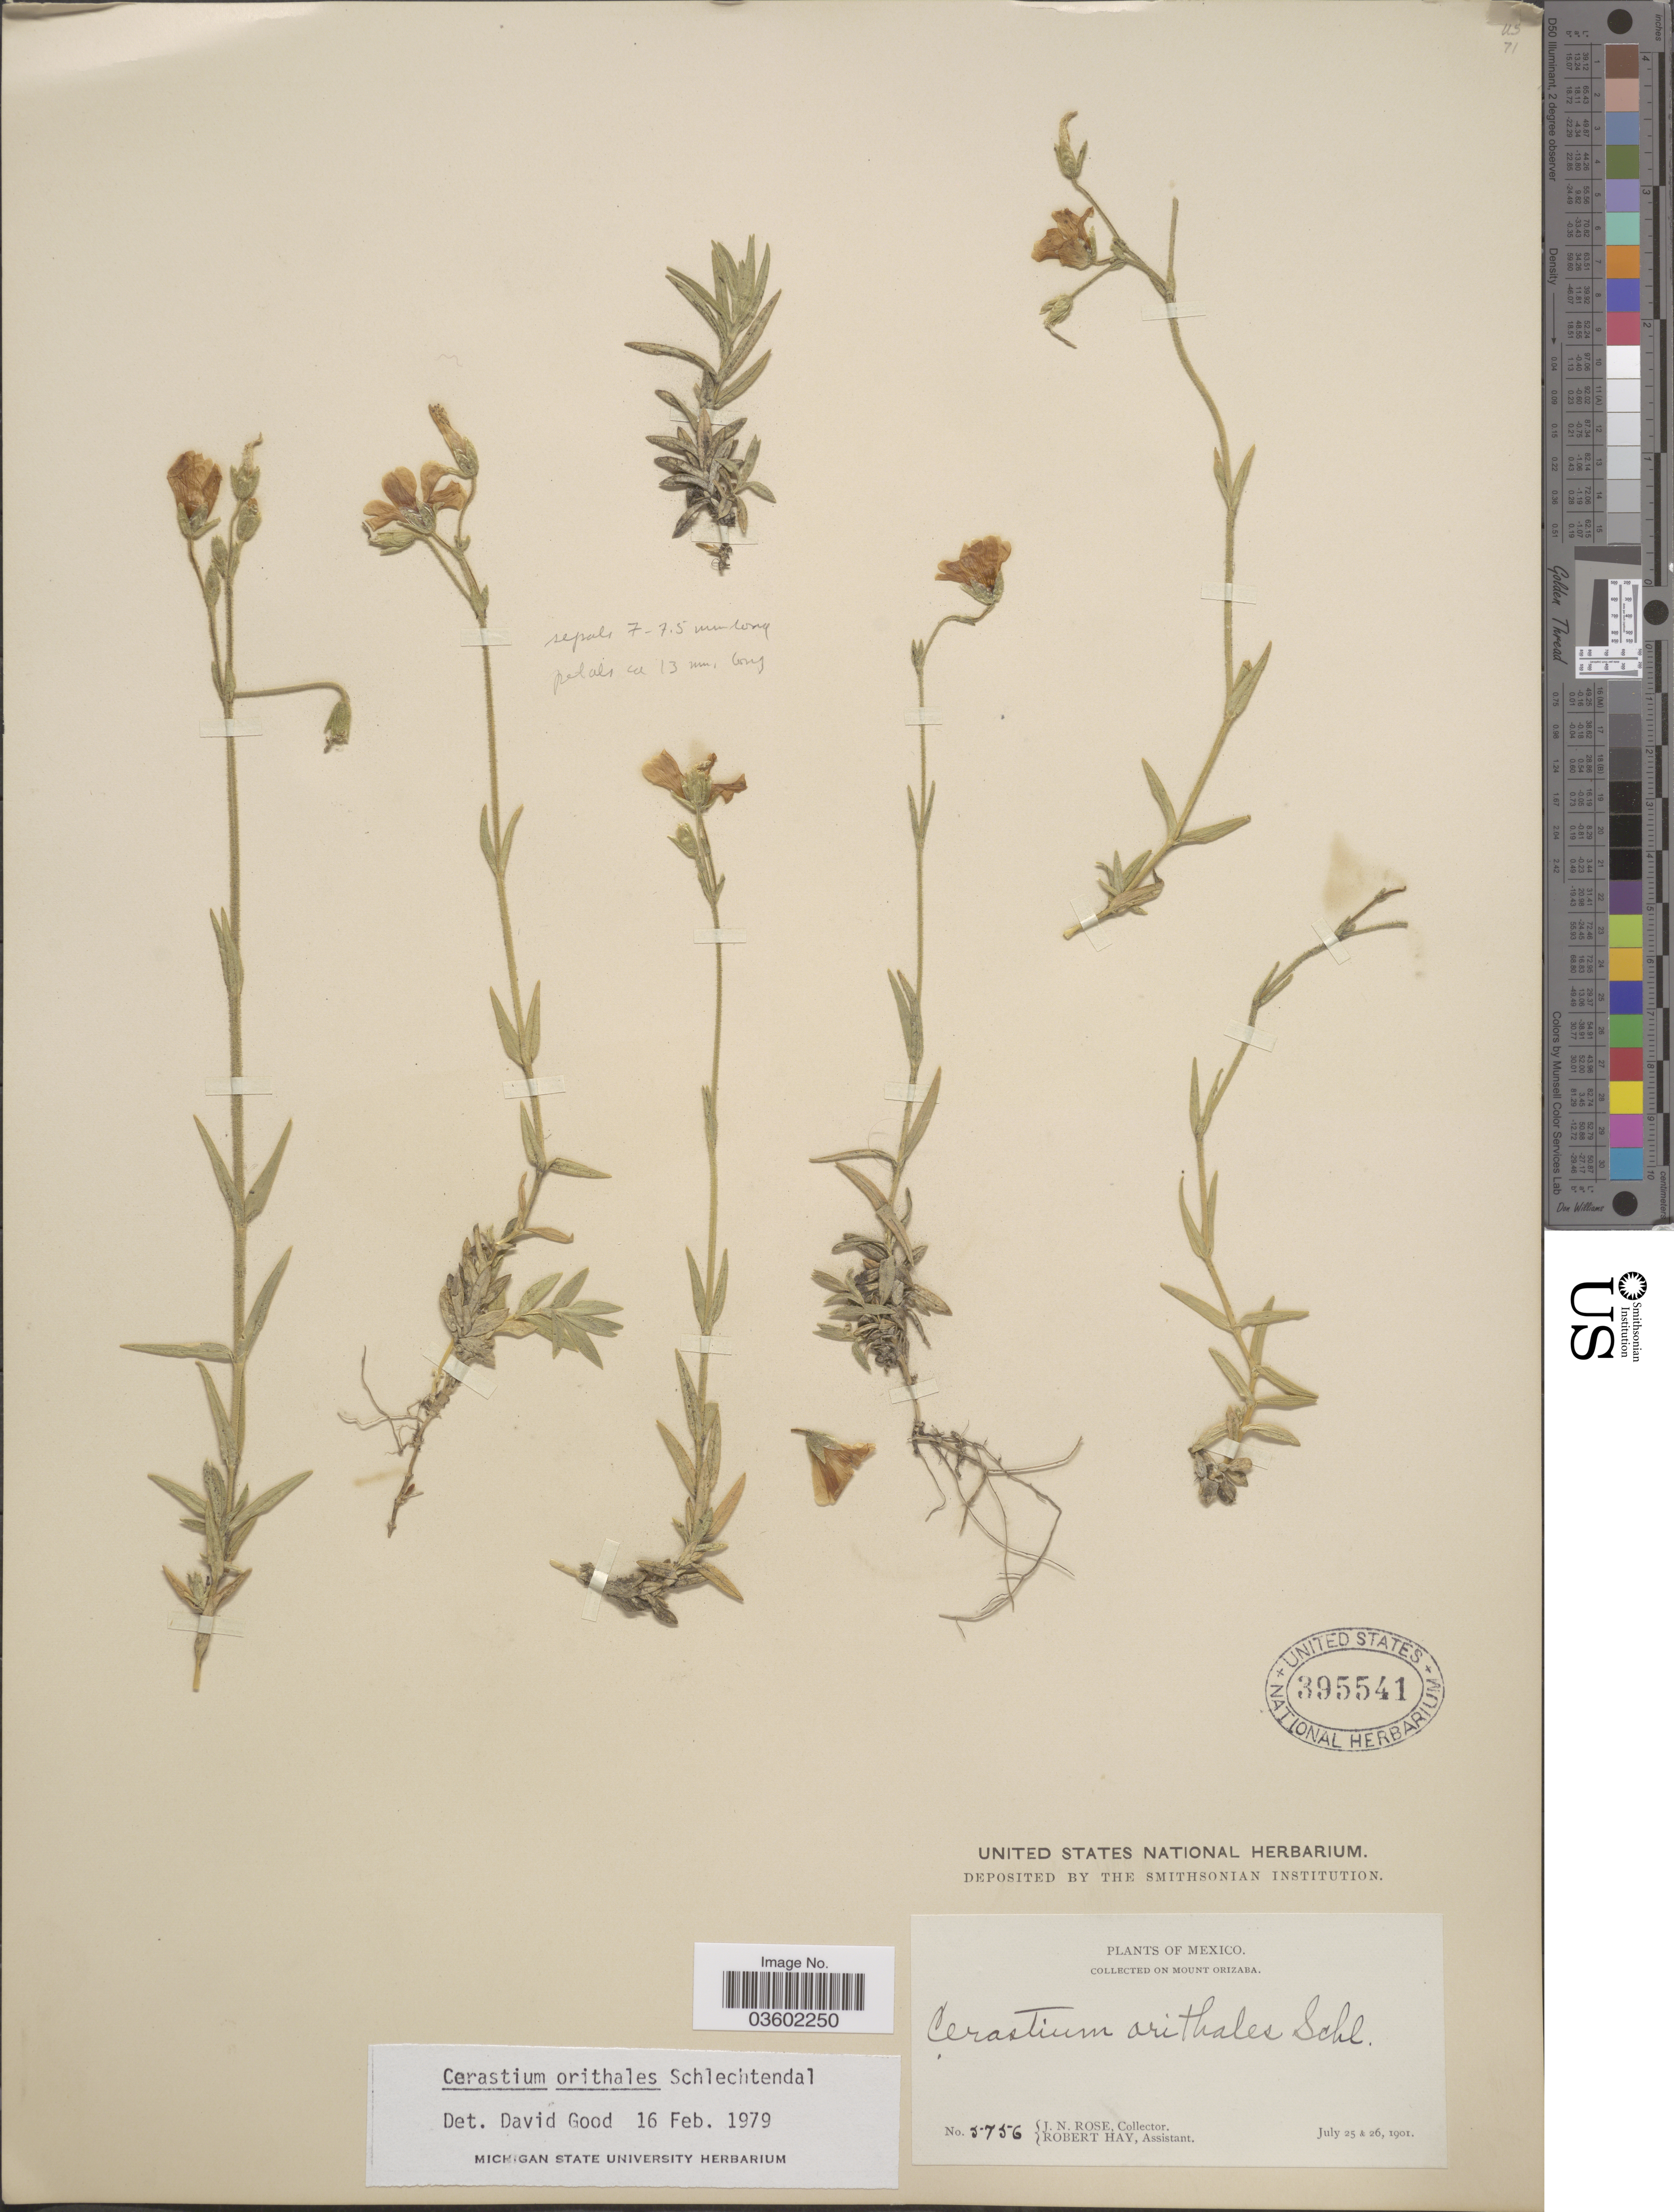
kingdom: Plantae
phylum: Tracheophyta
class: Magnoliopsida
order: Caryophyllales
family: Caryophyllaceae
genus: Cerastium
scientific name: Cerastium orithales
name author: Schltdl.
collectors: J. N. Rose & R. Hay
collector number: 5756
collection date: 1901-07-25/1901-07-26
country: Mexico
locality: On Mount Orizaba.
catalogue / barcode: US 395541